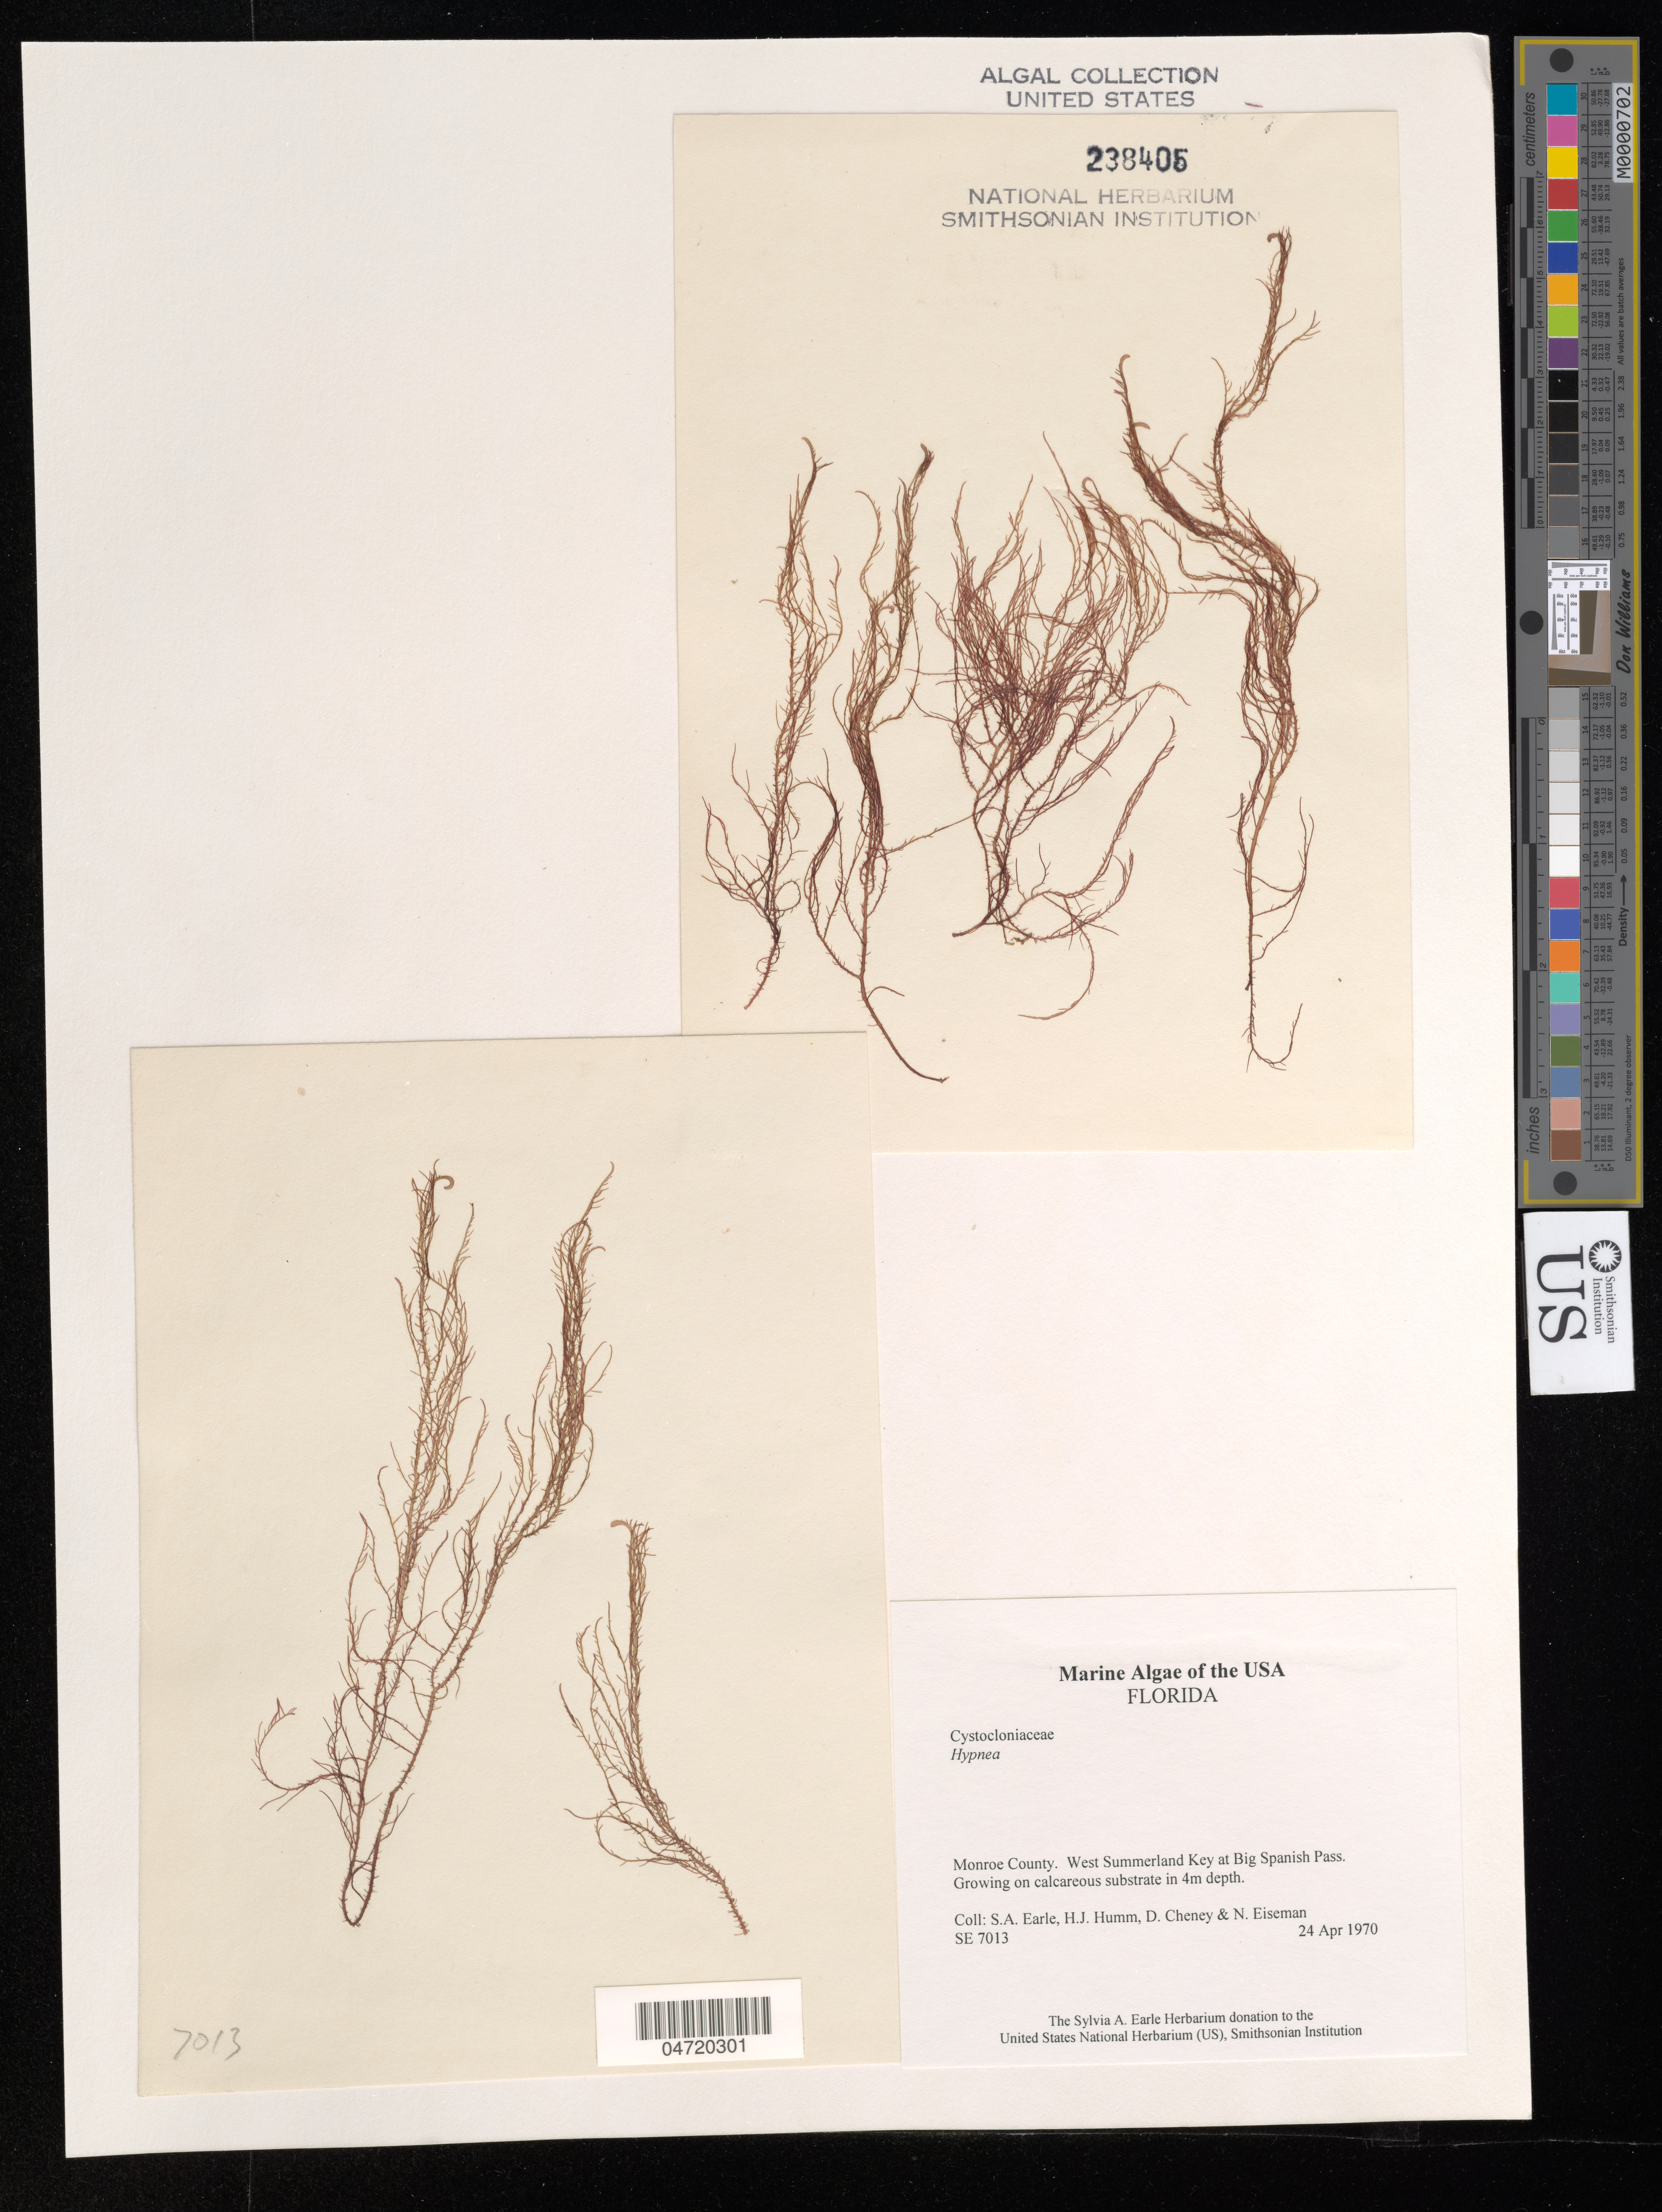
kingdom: Plantae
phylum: Rhodophyta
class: Florideophyceae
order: Gigartinales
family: Cystocloniaceae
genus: Hypnea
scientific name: Hypnea musciformis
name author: (Wulfen) J.V.Lamouroux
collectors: S. A. Earle, H. J. Humm, D. Cheney & N. J. Eiseman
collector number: SE7013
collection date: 1970-04-24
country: United States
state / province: Florida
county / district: Monroe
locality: Monroe County. West Summerland Key at Big Spanish Pass.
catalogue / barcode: US 240446